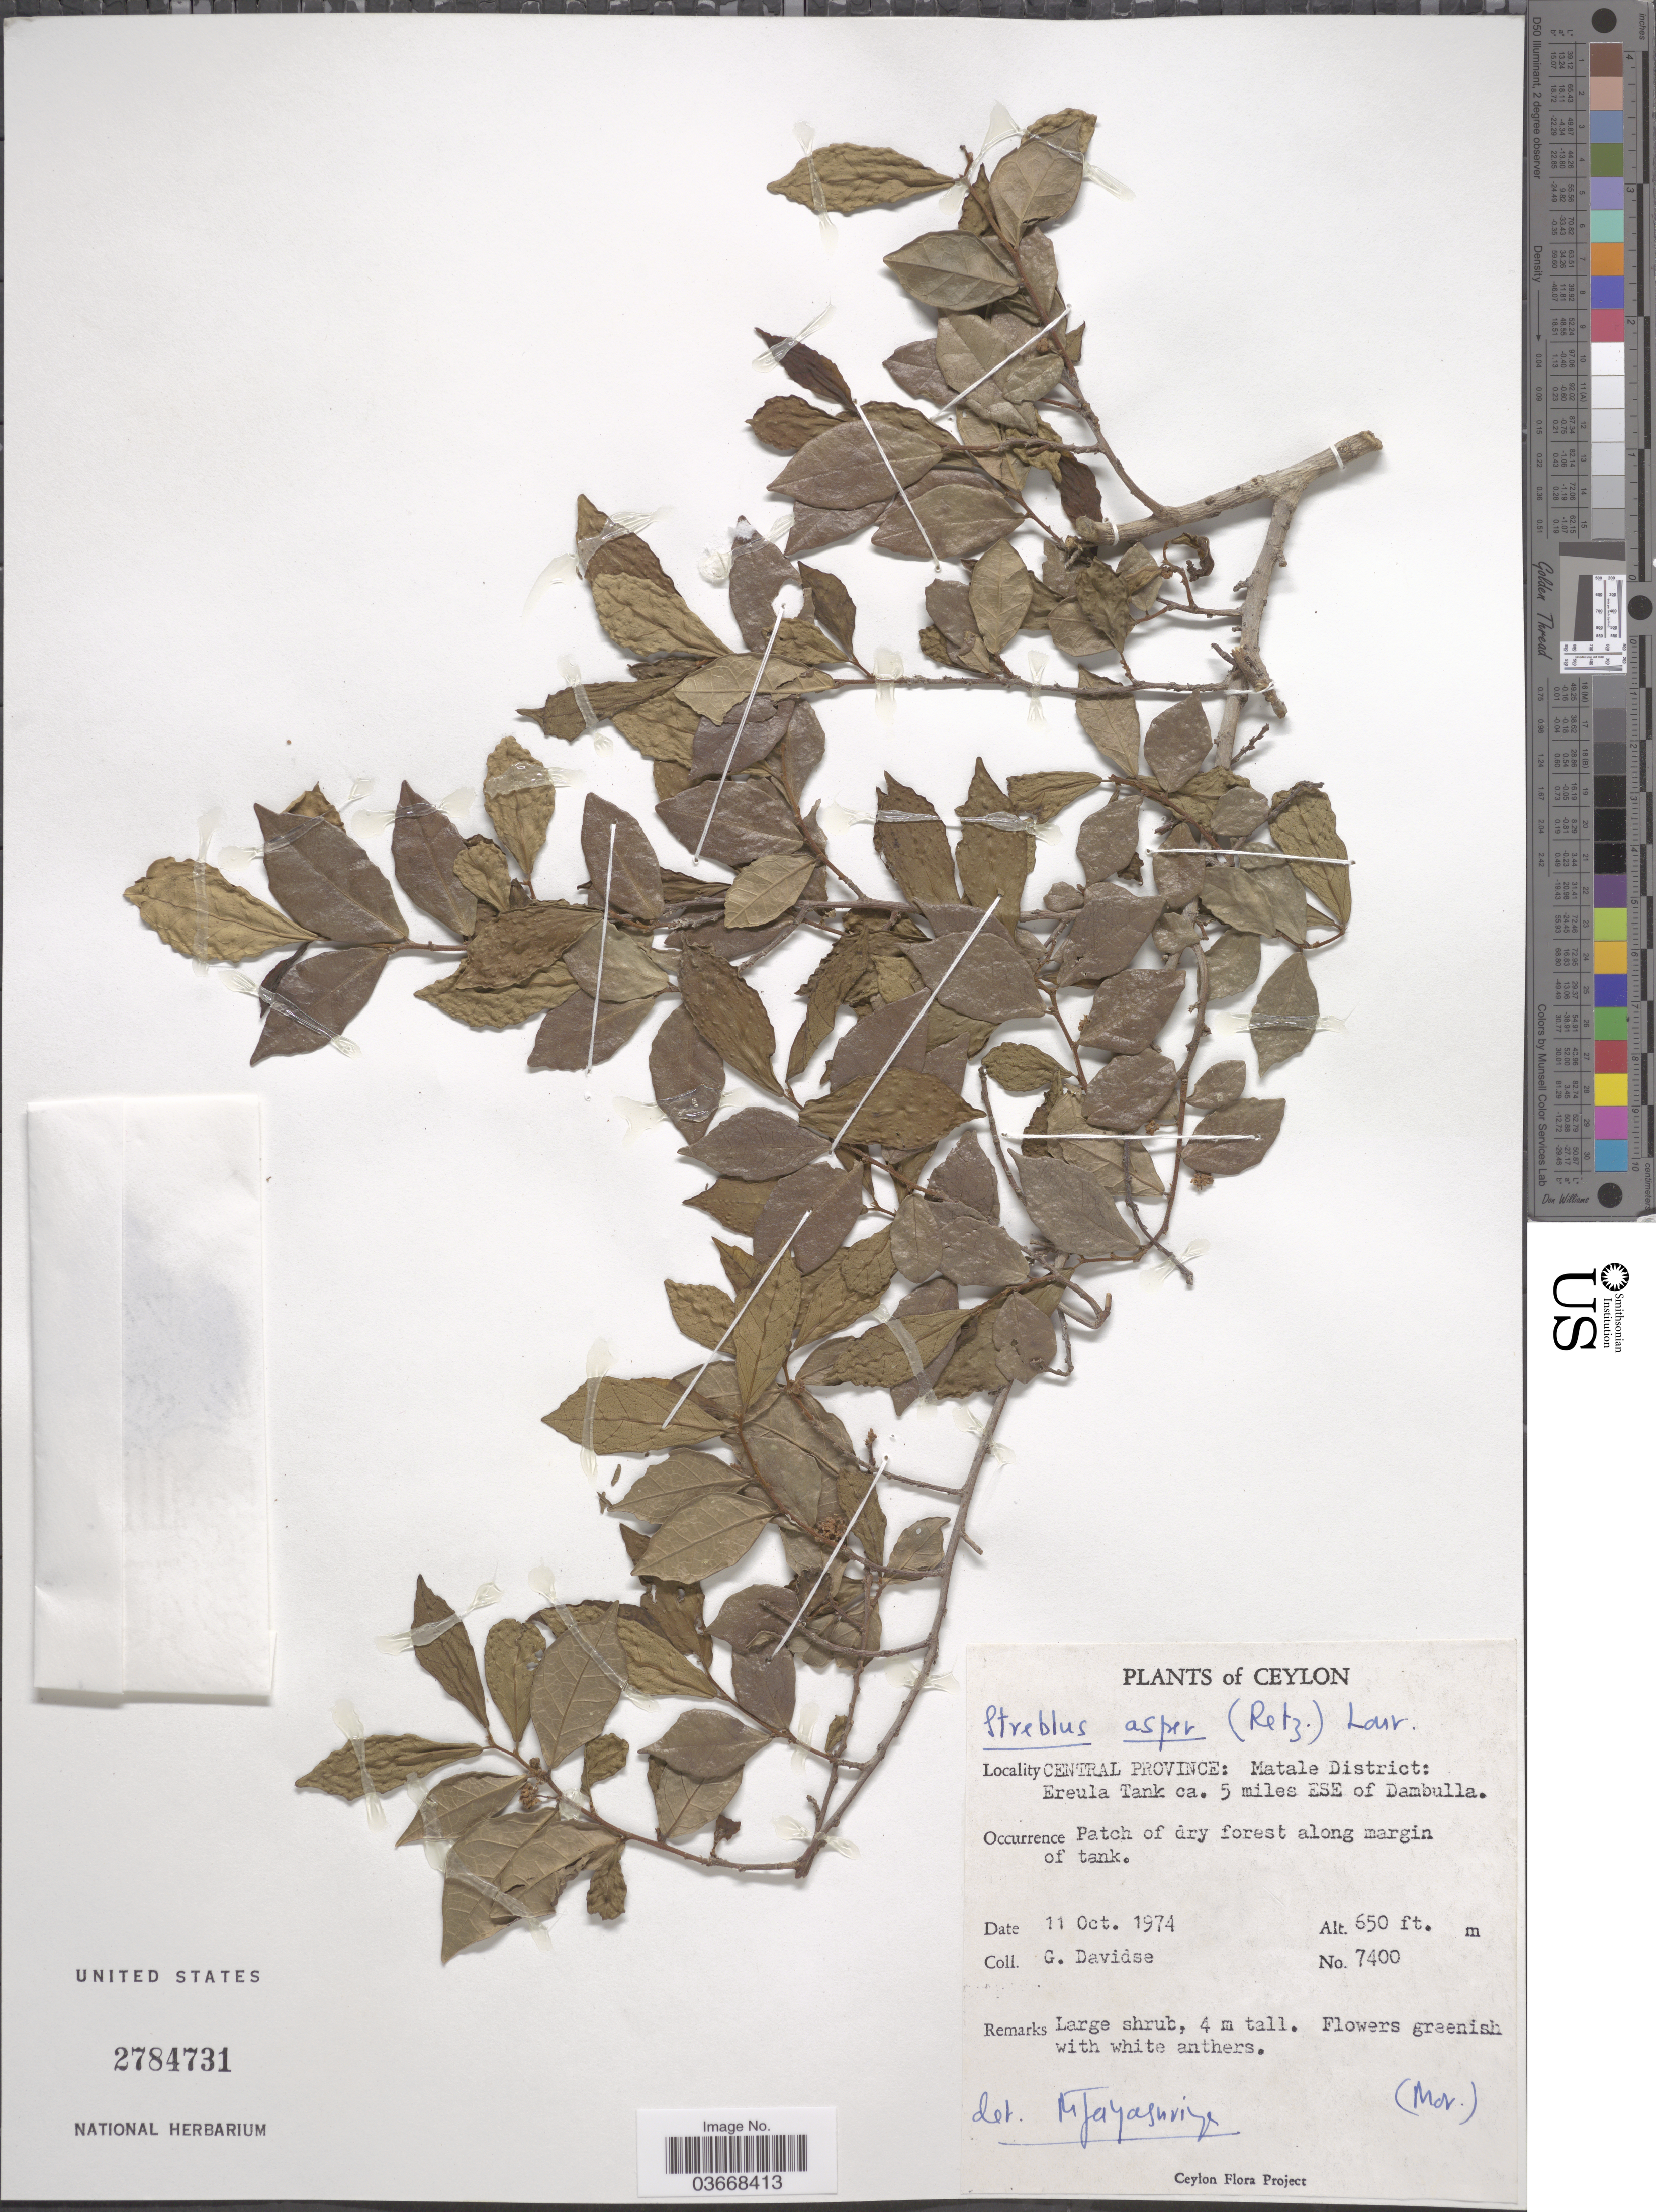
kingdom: Plantae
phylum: Tracheophyta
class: Magnoliopsida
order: Rosales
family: Moraceae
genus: Streblus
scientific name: Streblus asper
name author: Lour.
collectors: G. Davidse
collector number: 7400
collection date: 1974-10-11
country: Sri Lanka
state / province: Central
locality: Ceylon. Matale District: Ereula Tank ca. 5 miles ESE of Dambulla.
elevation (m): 198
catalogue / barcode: US 2784731